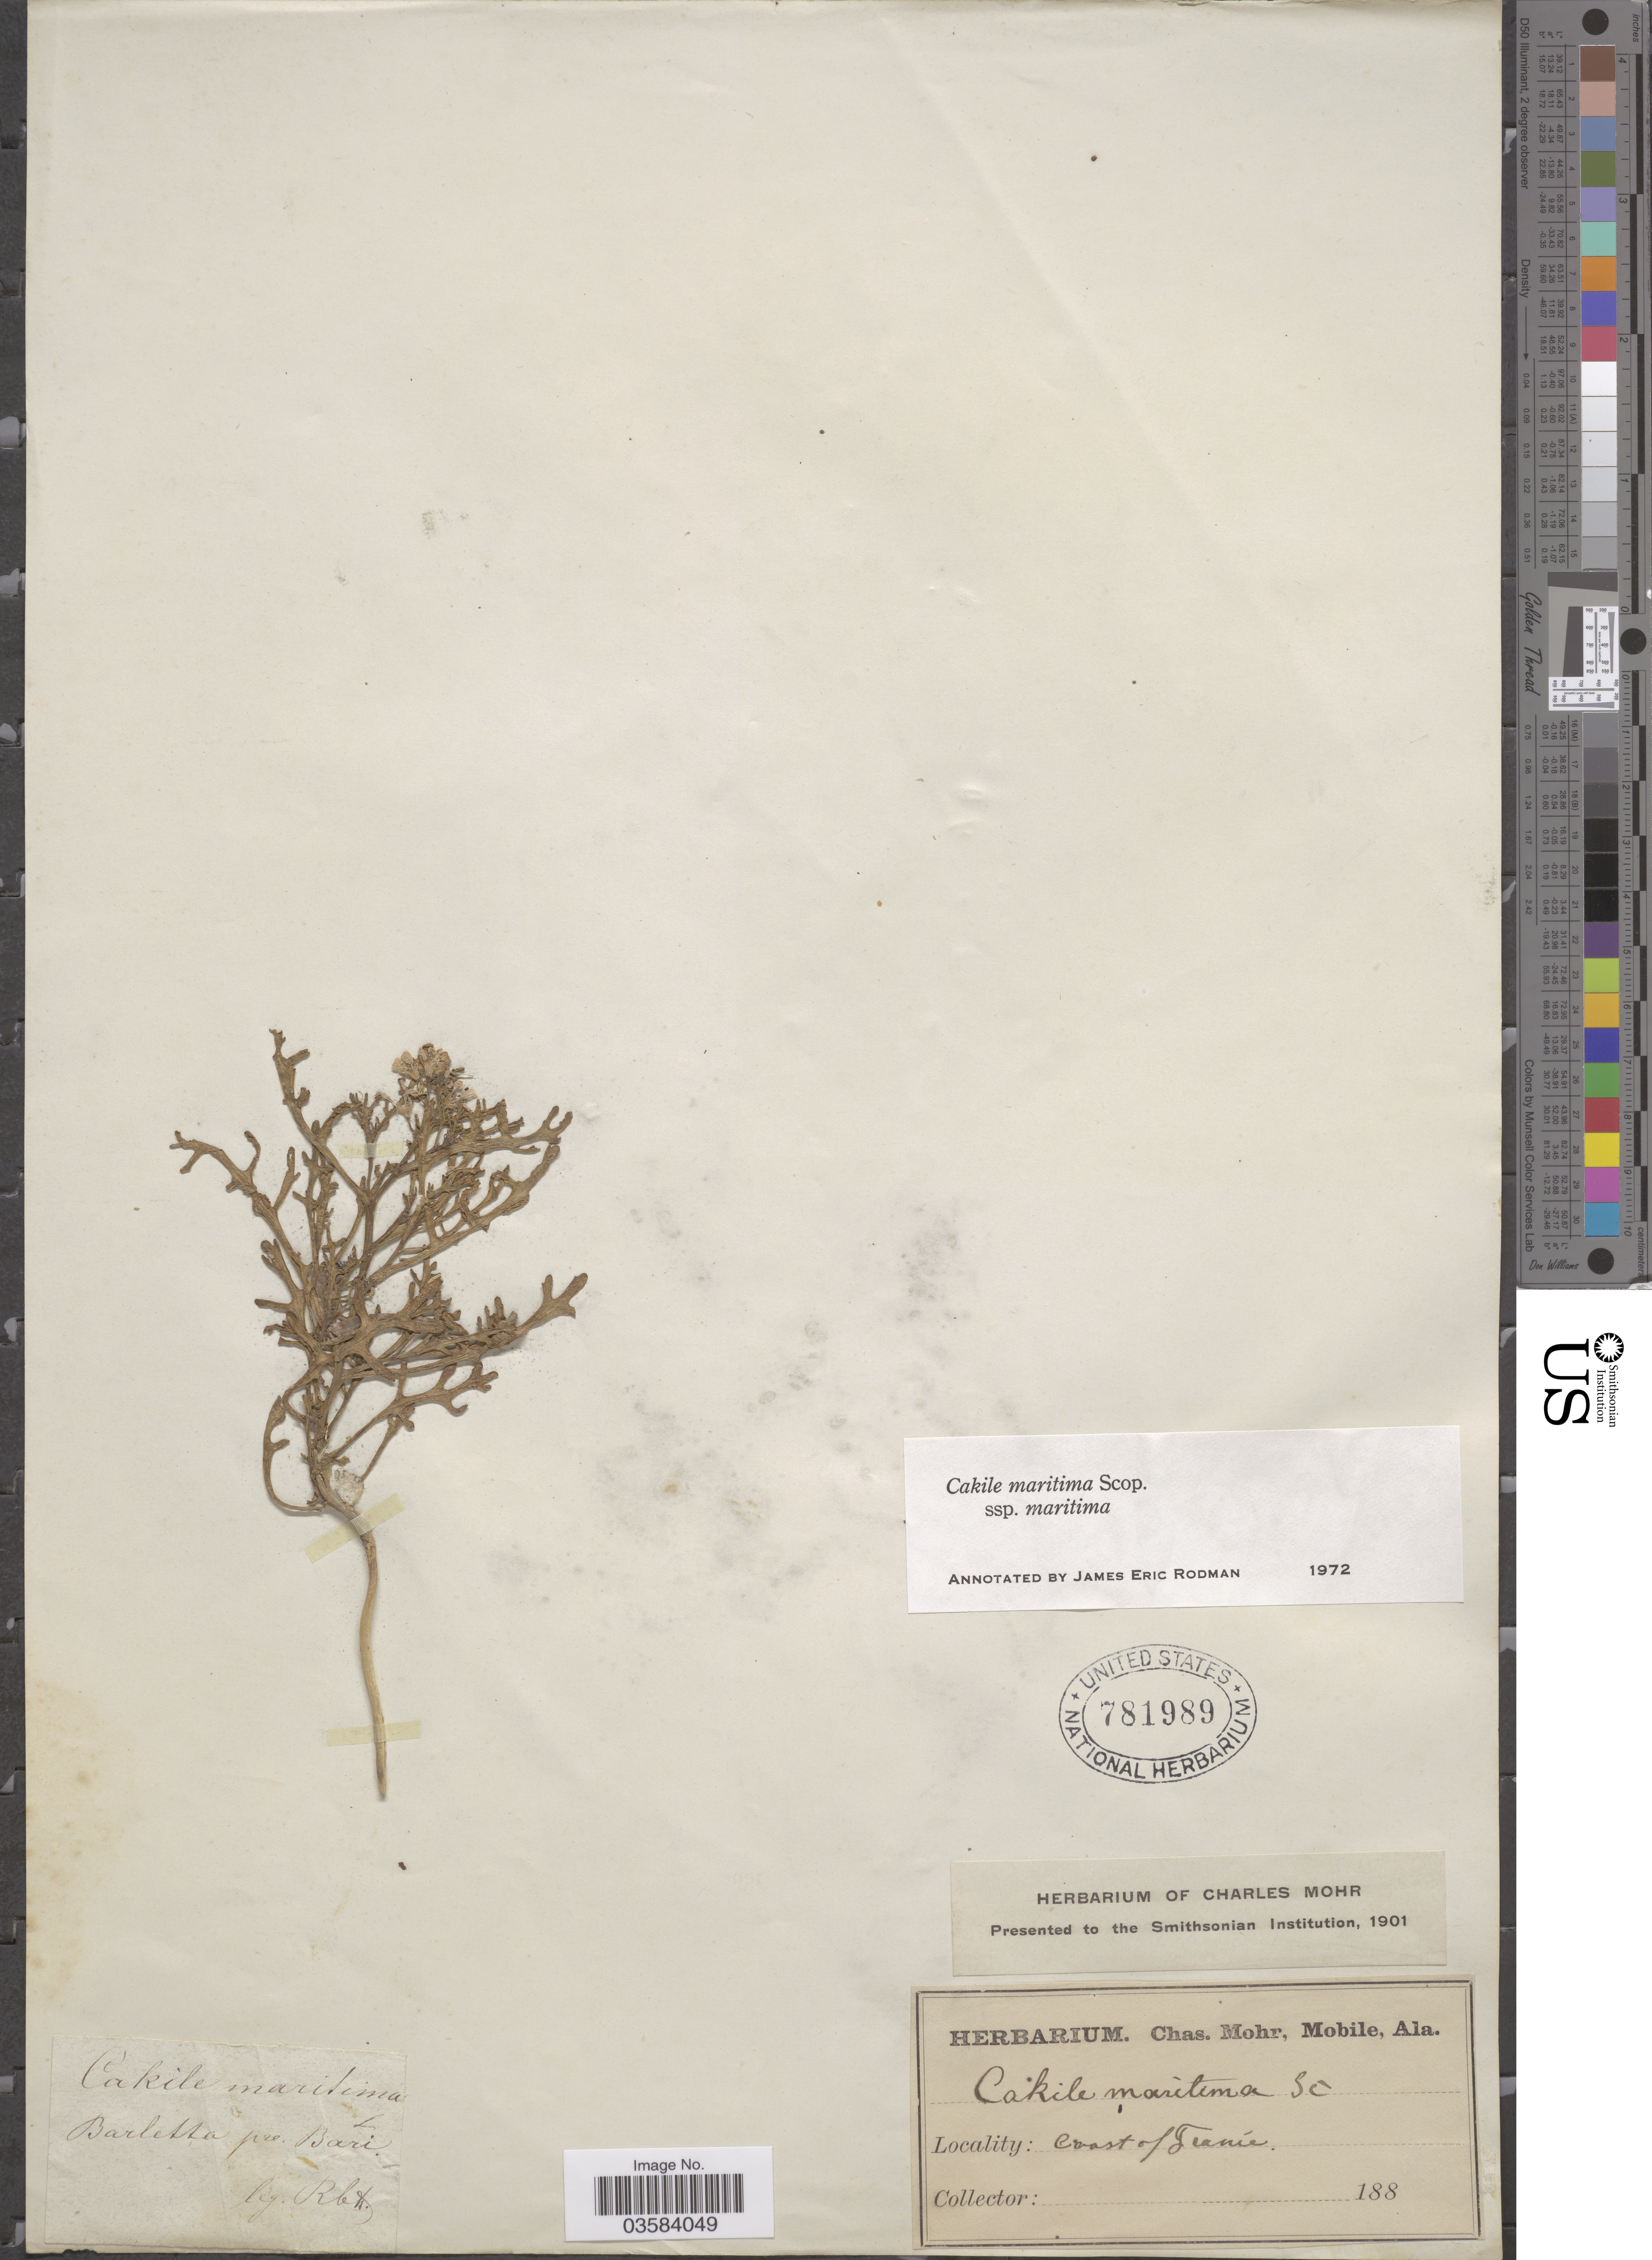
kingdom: Plantae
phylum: Tracheophyta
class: Magnoliopsida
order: Brassicales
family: Brassicaceae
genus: Cakile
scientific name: Cakile maritima subsp. maritima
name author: Scop.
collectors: Rbh.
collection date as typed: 188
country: France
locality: Barletta pre. Bari. Coast of France.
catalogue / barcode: US 781989